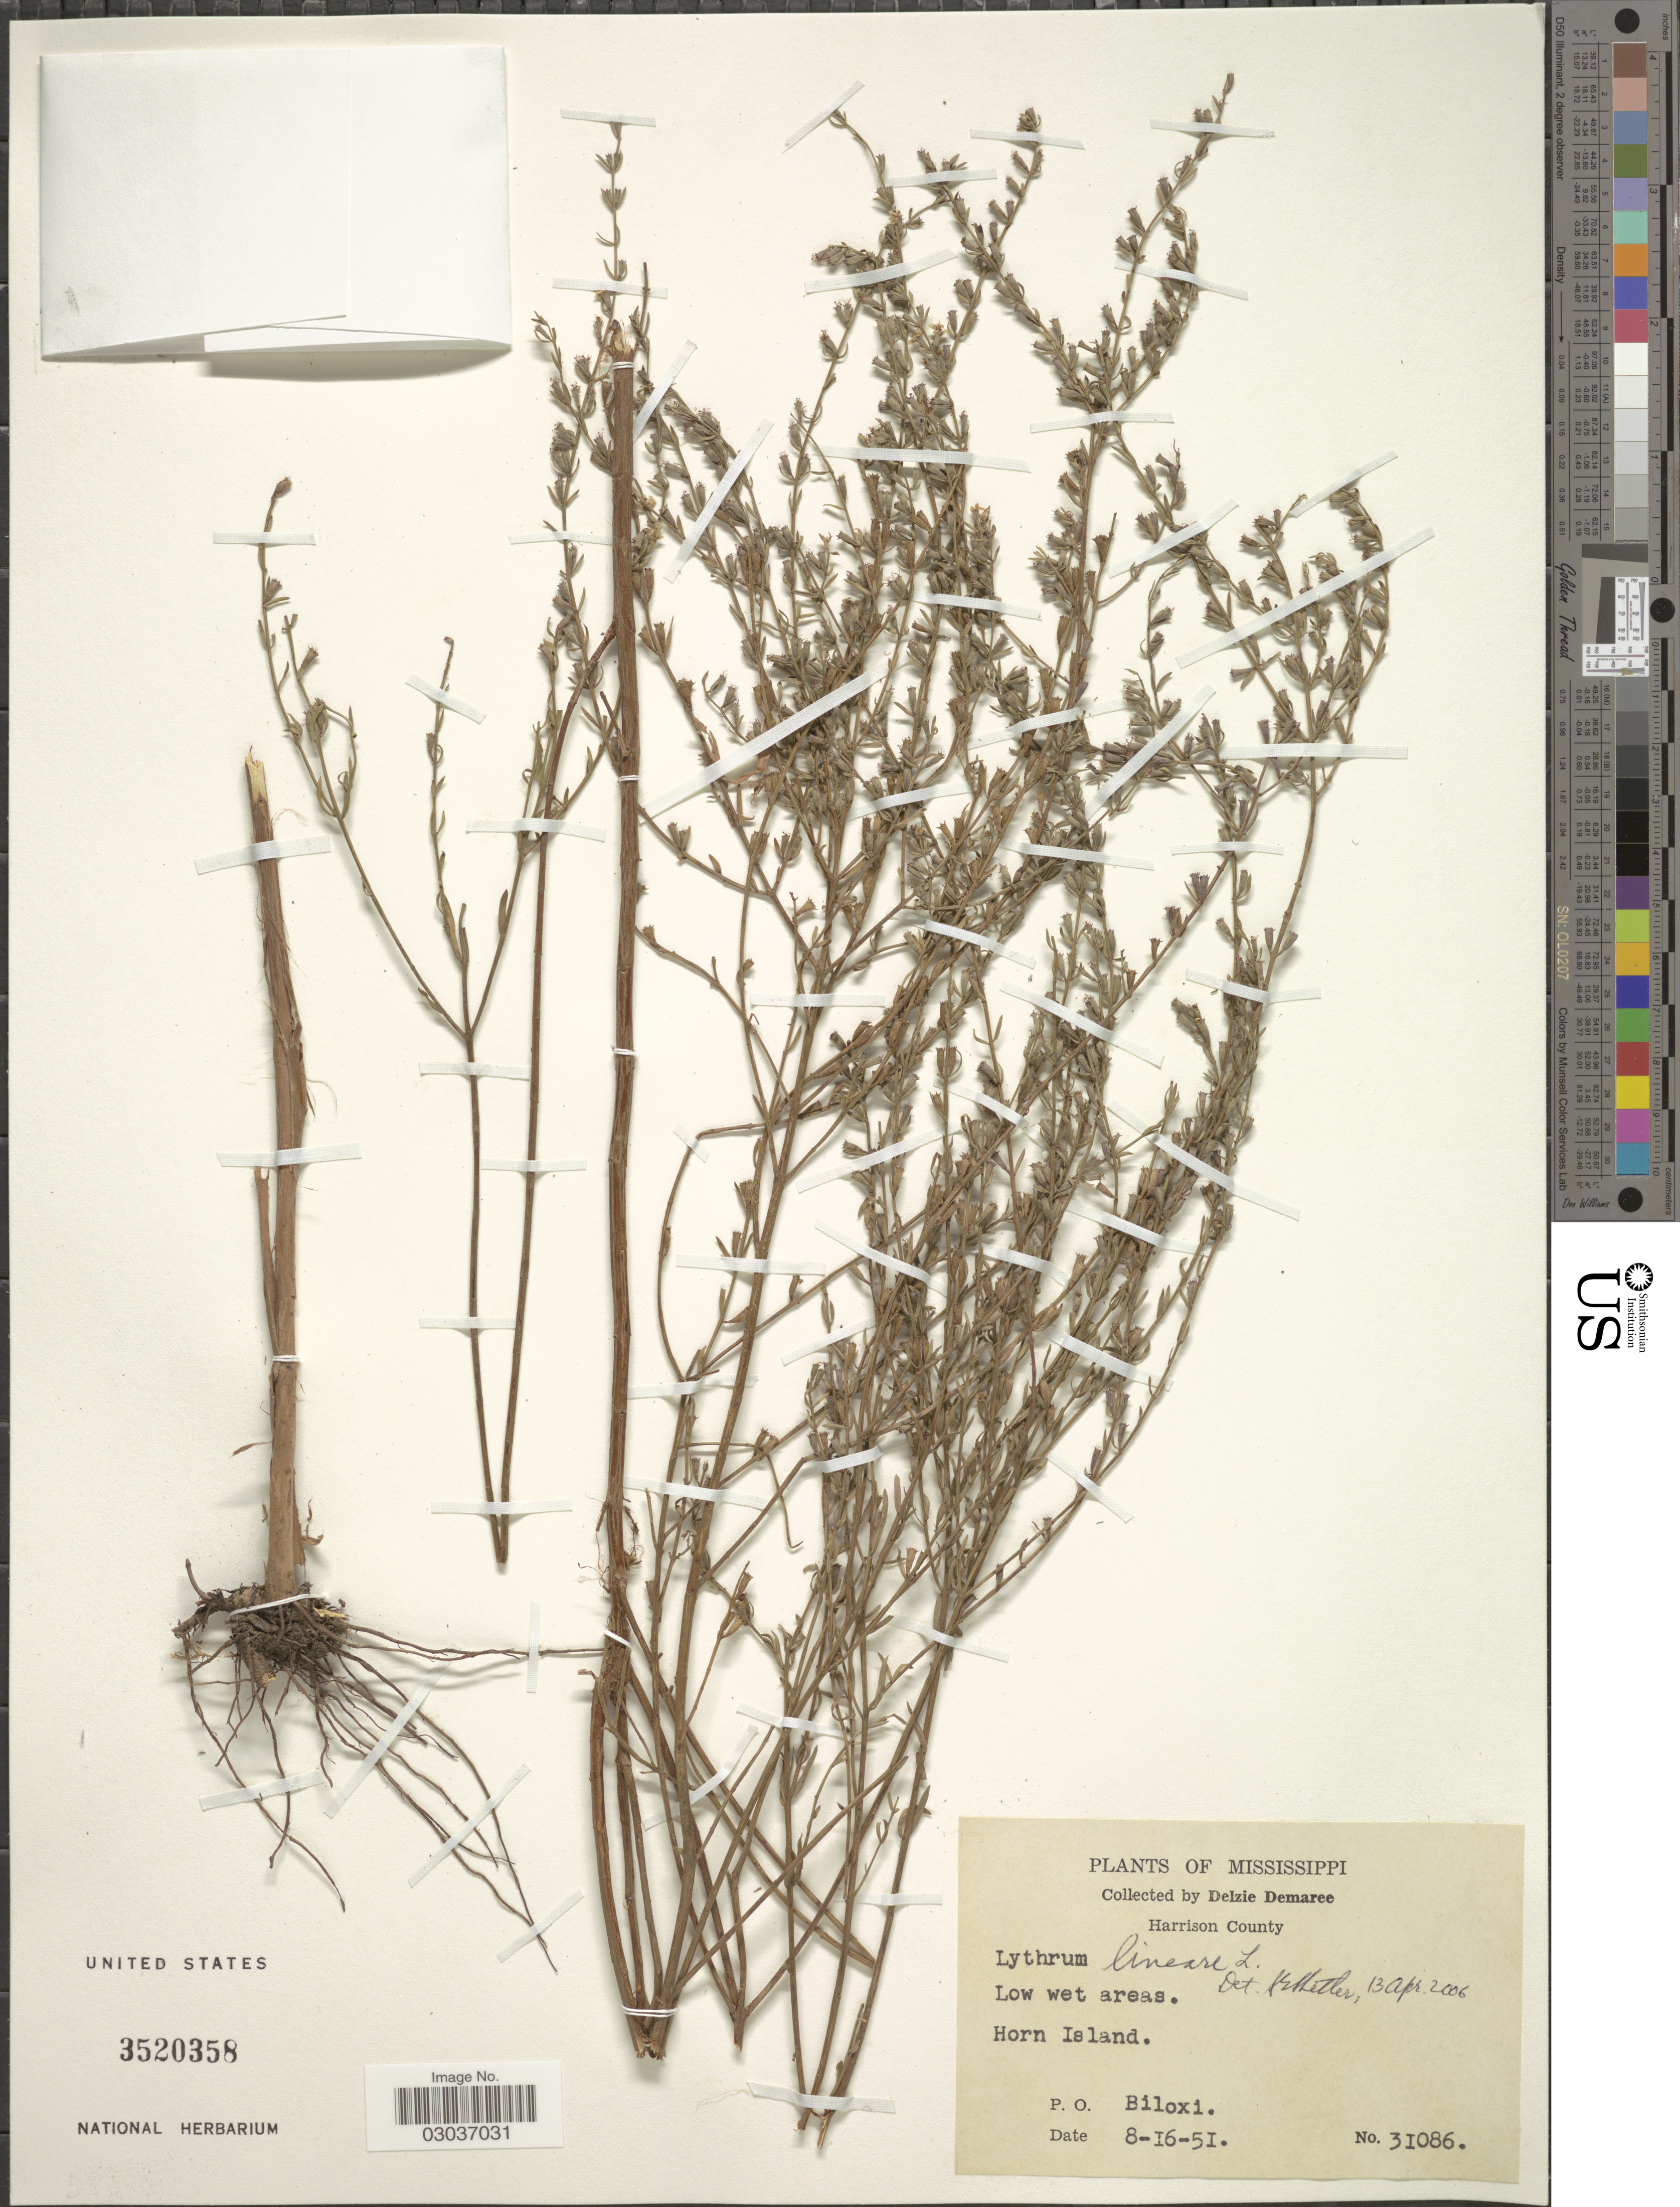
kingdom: Plantae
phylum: Tracheophyta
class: Magnoliopsida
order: Myrtales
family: Lythraceae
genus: Lythrum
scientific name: Lythrum lineare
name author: L.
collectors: D. Demaree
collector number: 31086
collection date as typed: Transcribed d/m/y: 16/8/51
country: United States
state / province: Mississippi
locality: Harrison County, Horn Island, P.O. Biloxi.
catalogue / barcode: US 3520358